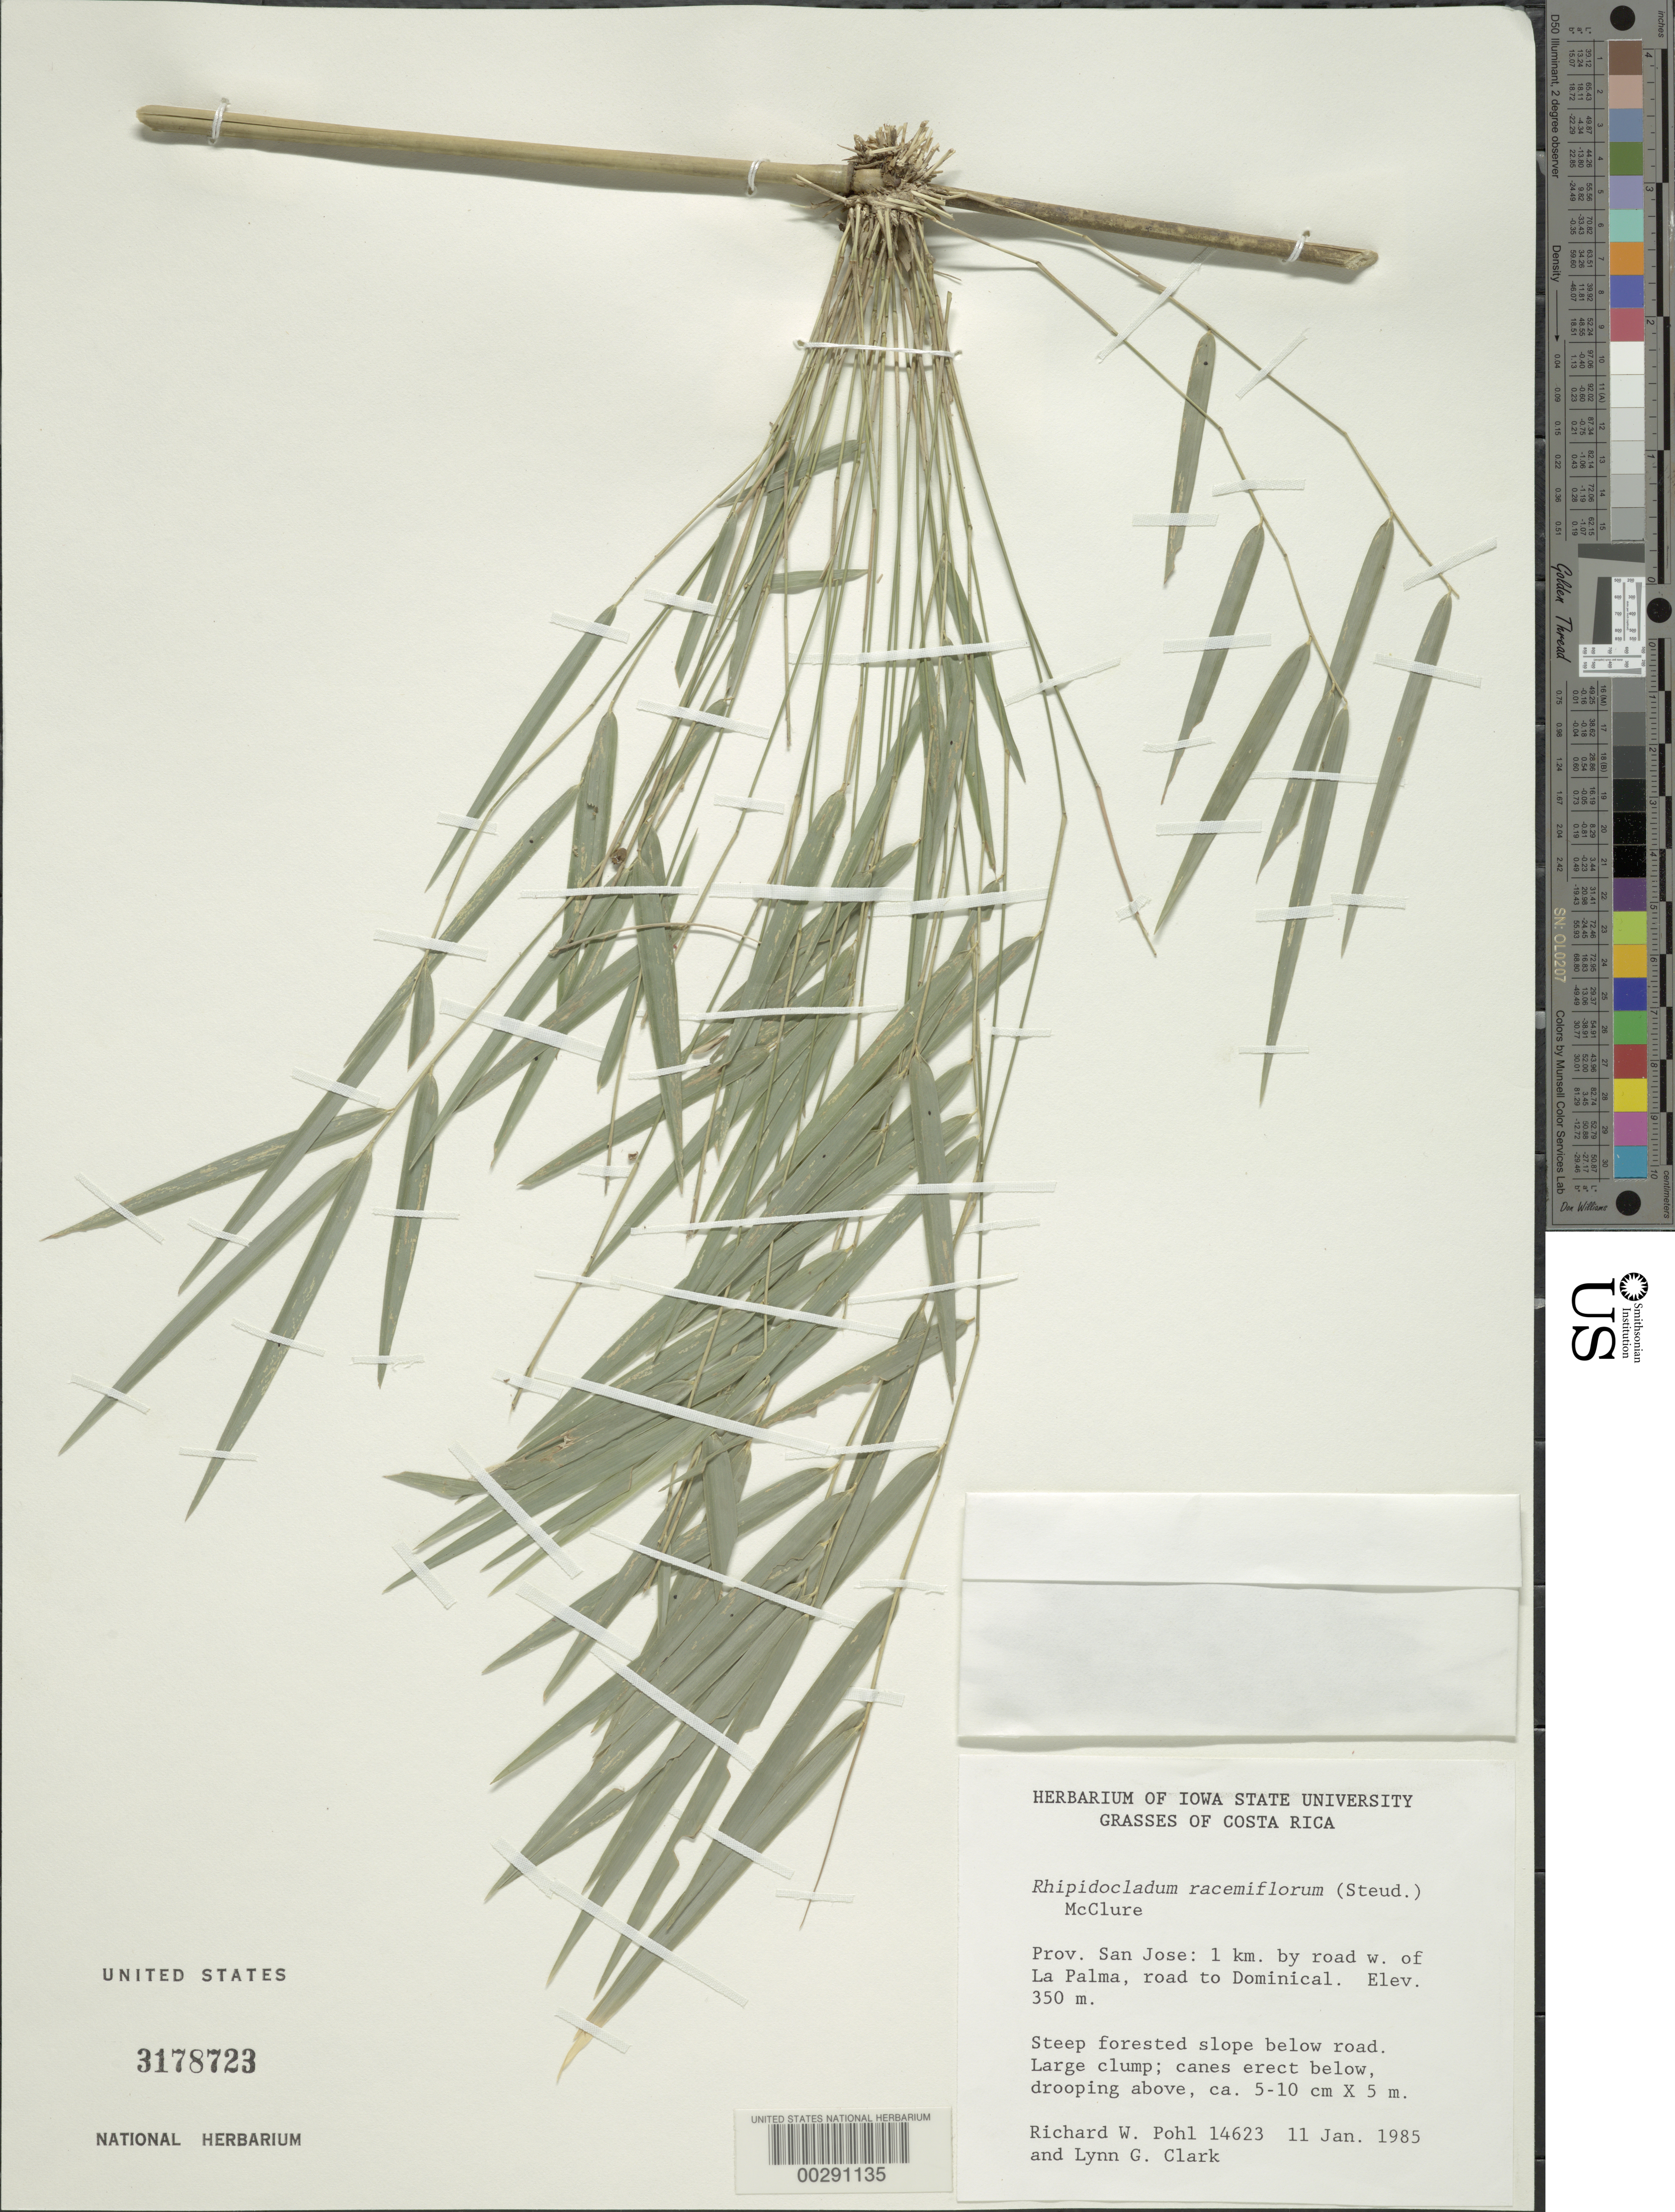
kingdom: Plantae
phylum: Tracheophyta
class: Liliopsida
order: Poales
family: Poaceae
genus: Rhipidocladum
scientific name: Rhipidocladum racemiflorum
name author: (Steud.) McClure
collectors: R. W. Pohl & L. G. Clark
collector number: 14623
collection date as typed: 11 Jan 1985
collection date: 1985-01-11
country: Costa Rica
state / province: San José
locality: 1 km by road w of la palma, road to dominical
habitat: Steep forested slope below road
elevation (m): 350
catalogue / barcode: US 3178723